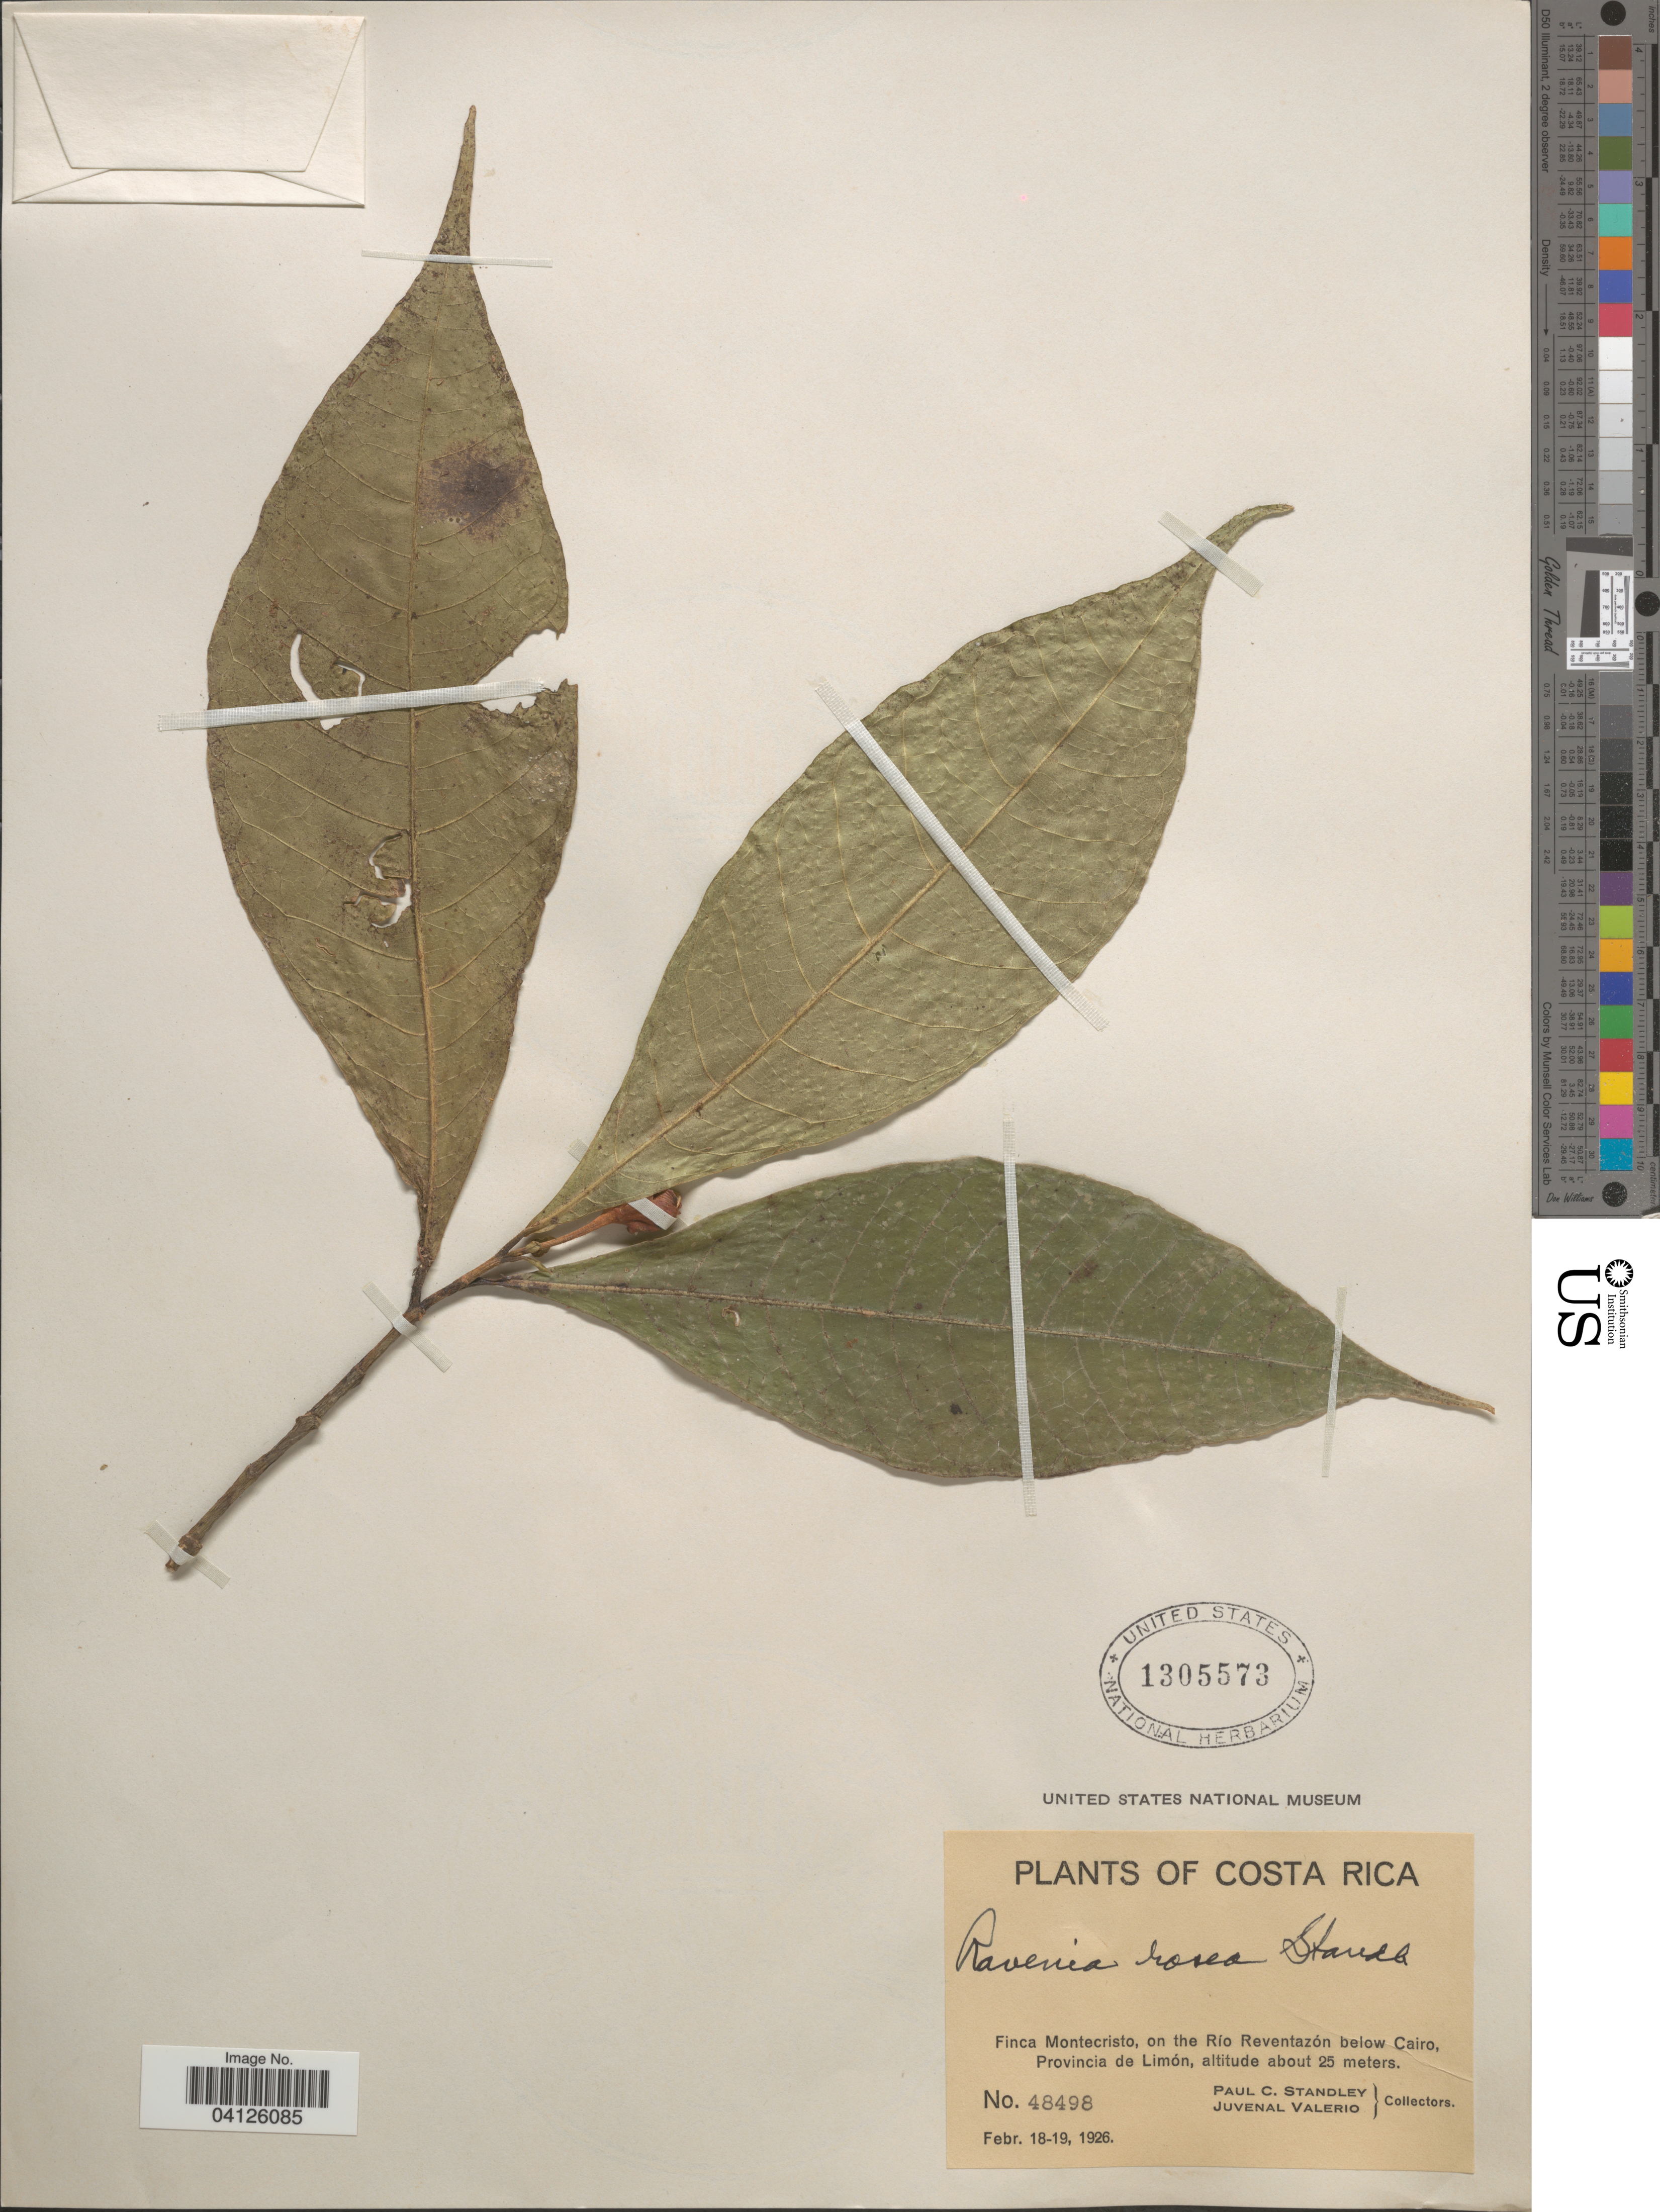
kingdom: Plantae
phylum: Tracheophyta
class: Magnoliopsida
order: Sapindales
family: Rutaceae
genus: Ravenia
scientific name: Ravenia rosea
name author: Standl.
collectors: P. C. Standley & J. Valerio R.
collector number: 48498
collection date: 1926-02-18/1926-02-19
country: Costa Rica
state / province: Limón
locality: Finca Montecristo, on the Río Reventazón below Cairo.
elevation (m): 25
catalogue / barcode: US 1305573